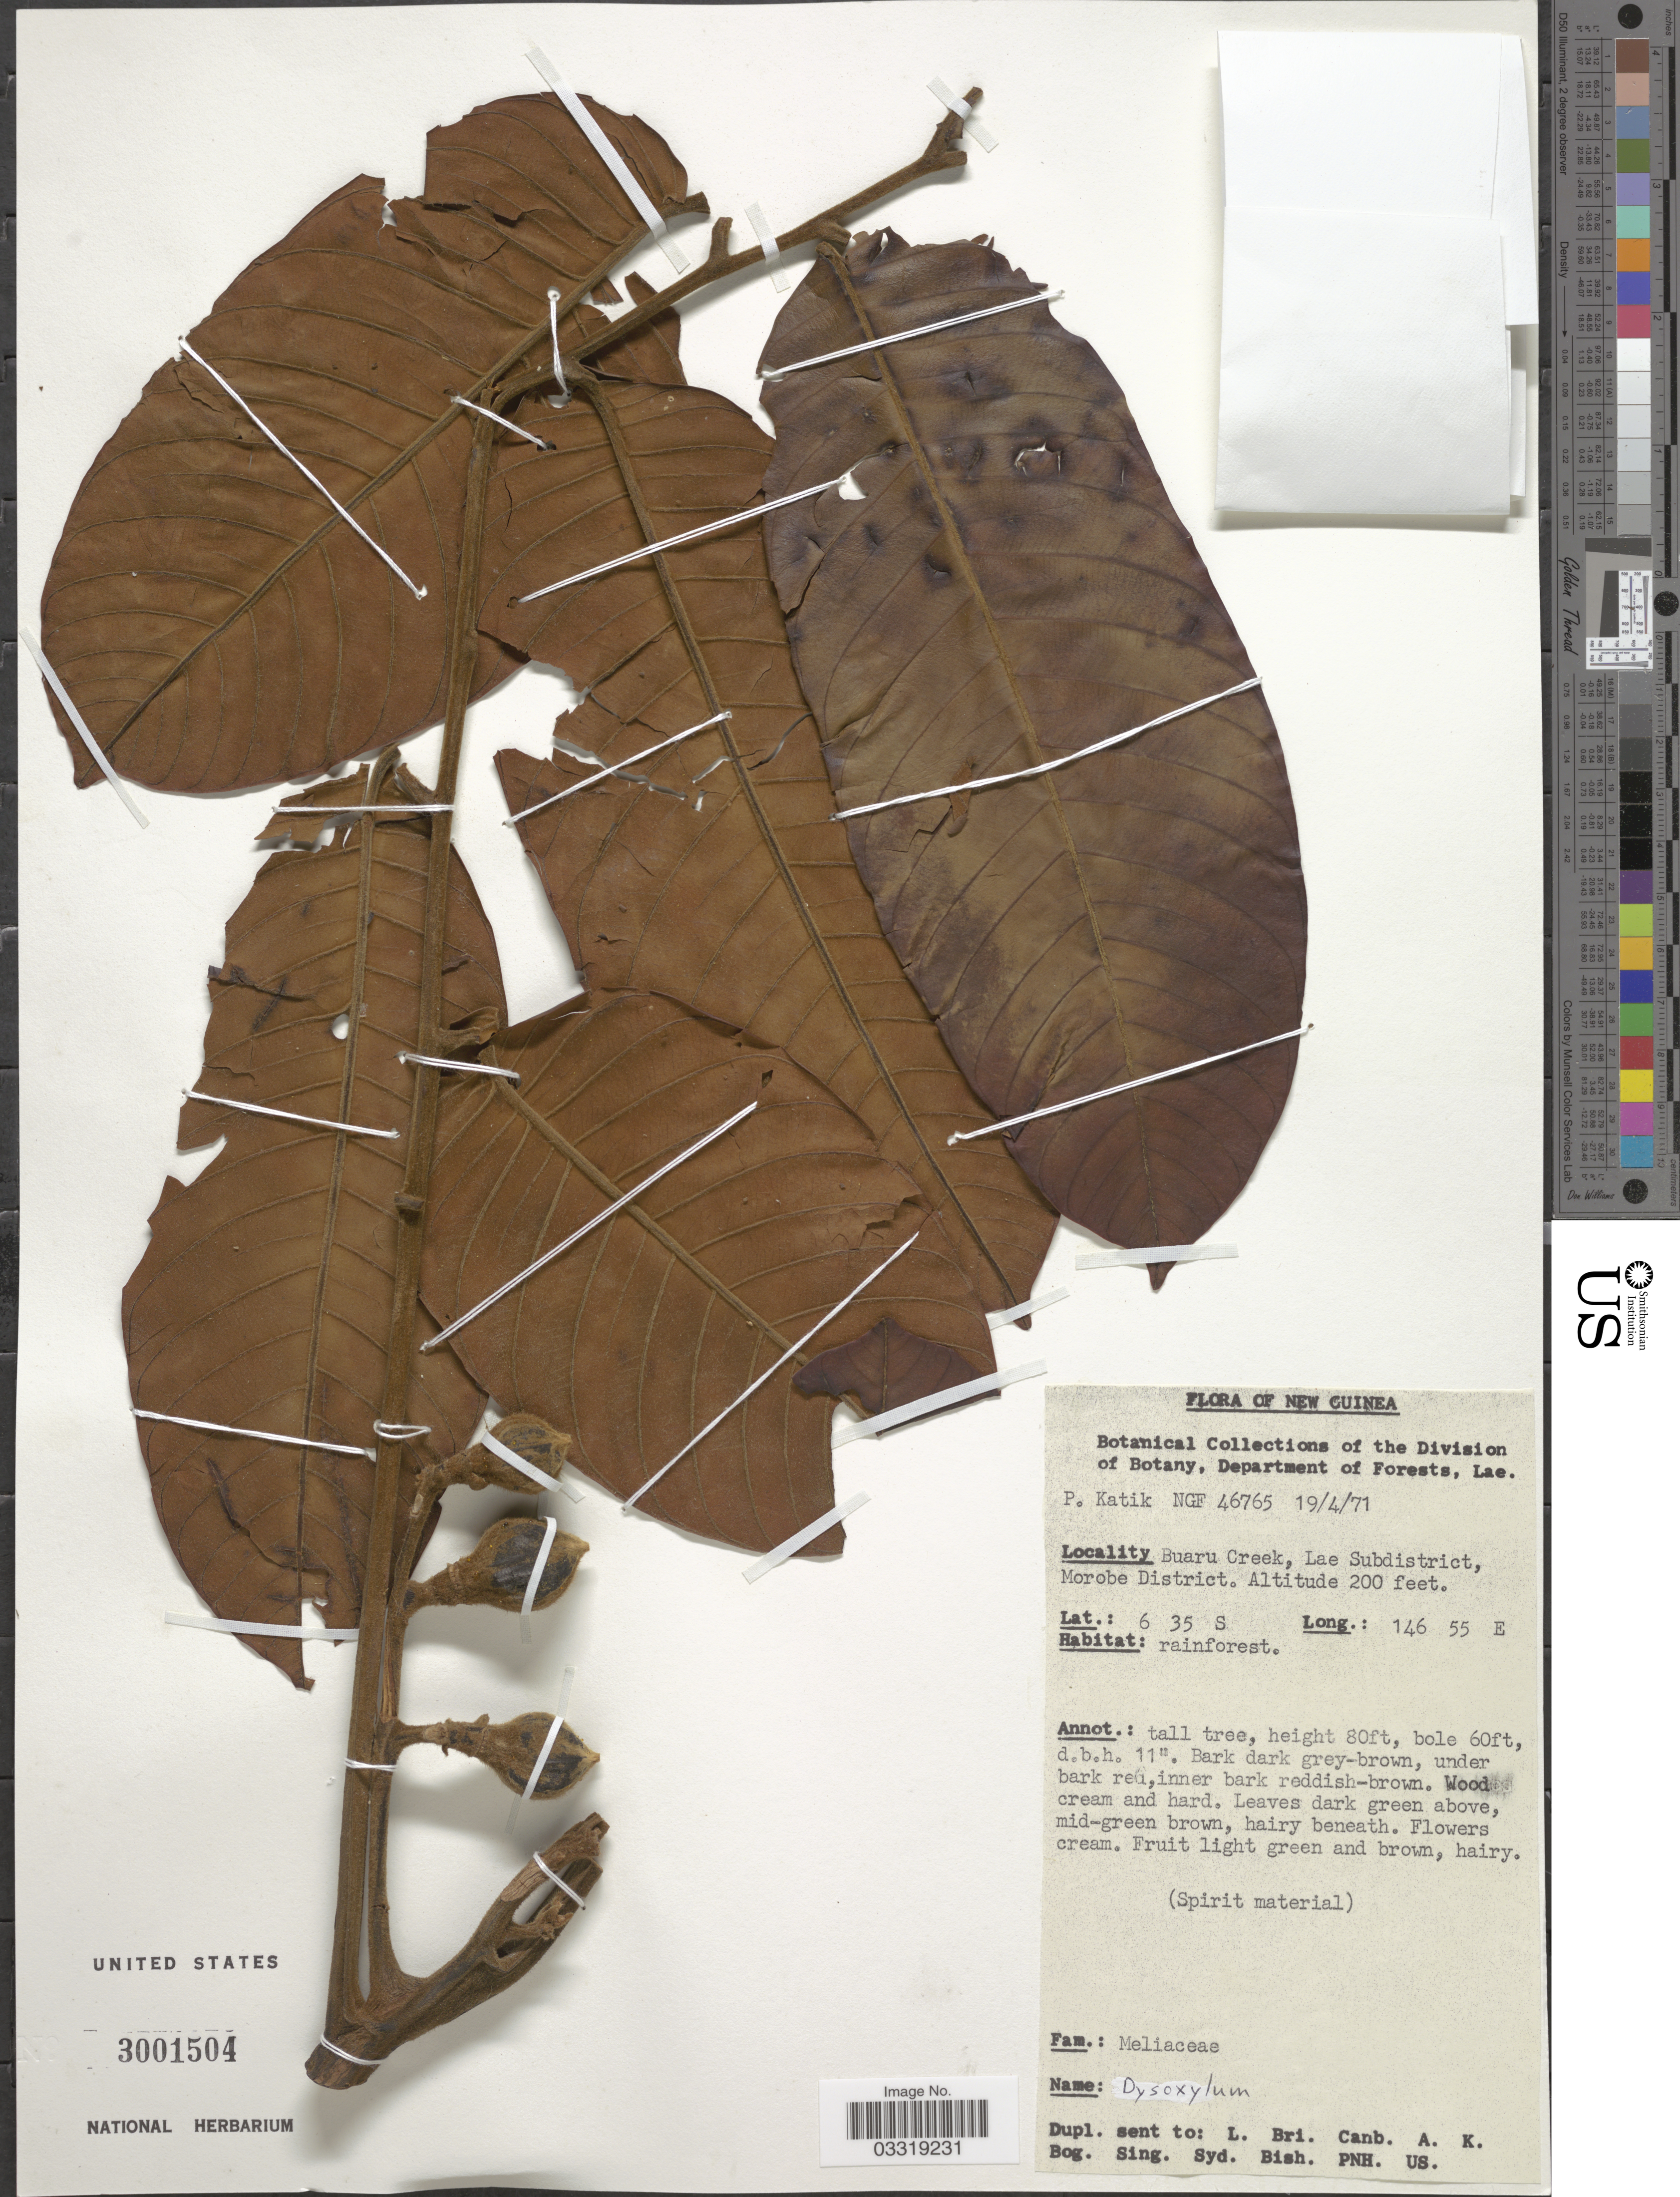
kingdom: Plantae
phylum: Tracheophyta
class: Magnoliopsida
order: Sapindales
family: Meliaceae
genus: Goniocheton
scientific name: Goniocheton brassii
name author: (Merr. & L.M. Perry) Hauenschild & Holzmeyer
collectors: P. Katik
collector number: NGF 46765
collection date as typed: Transcribed d/m/y: 19/4/71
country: Papua New Guinea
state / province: Morobe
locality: New Guinea. Buaru Creek, Lae Subdistrict, Morobe District.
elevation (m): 61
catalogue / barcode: US 3001504